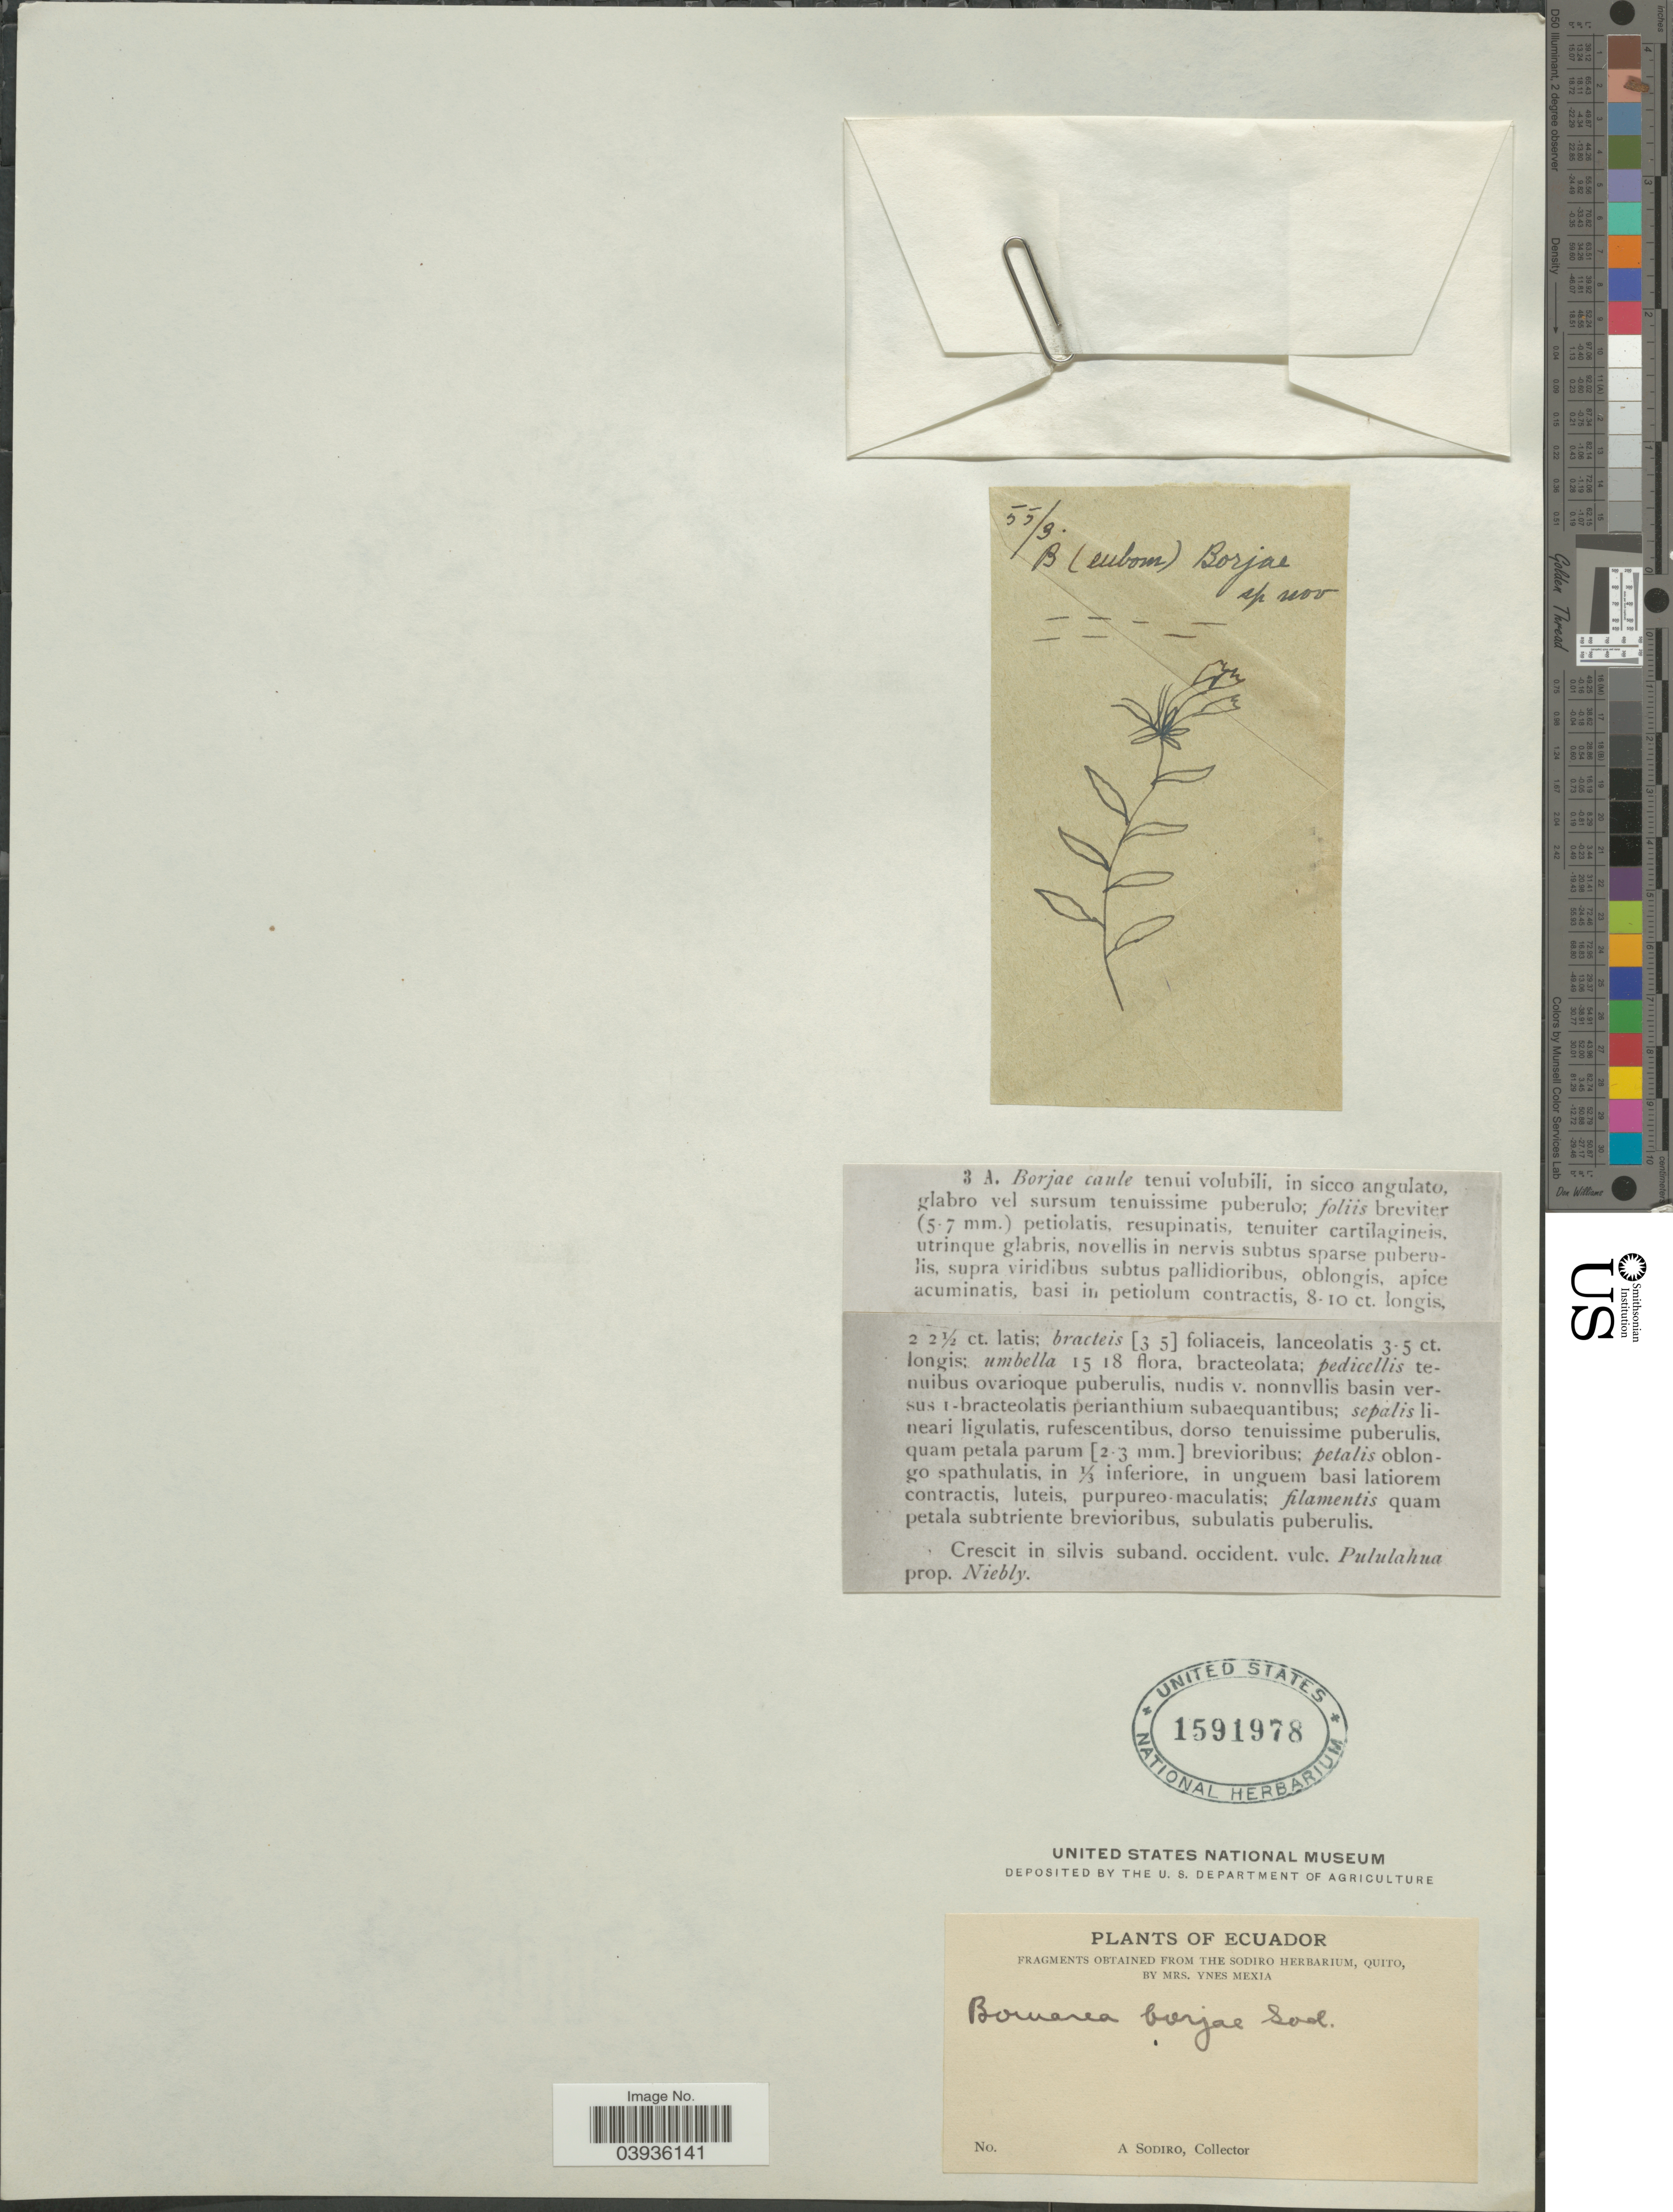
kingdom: Plantae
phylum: Tracheophyta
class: Liliopsida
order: Liliales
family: Alstroemeriaceae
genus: Bomarea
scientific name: Bomarea borjae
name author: Sodiro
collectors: A. Sodiro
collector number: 55/3*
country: Ecuador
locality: In silvis suband, occident. vulc. Pululahua prop. Niebly.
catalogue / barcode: US 1591978